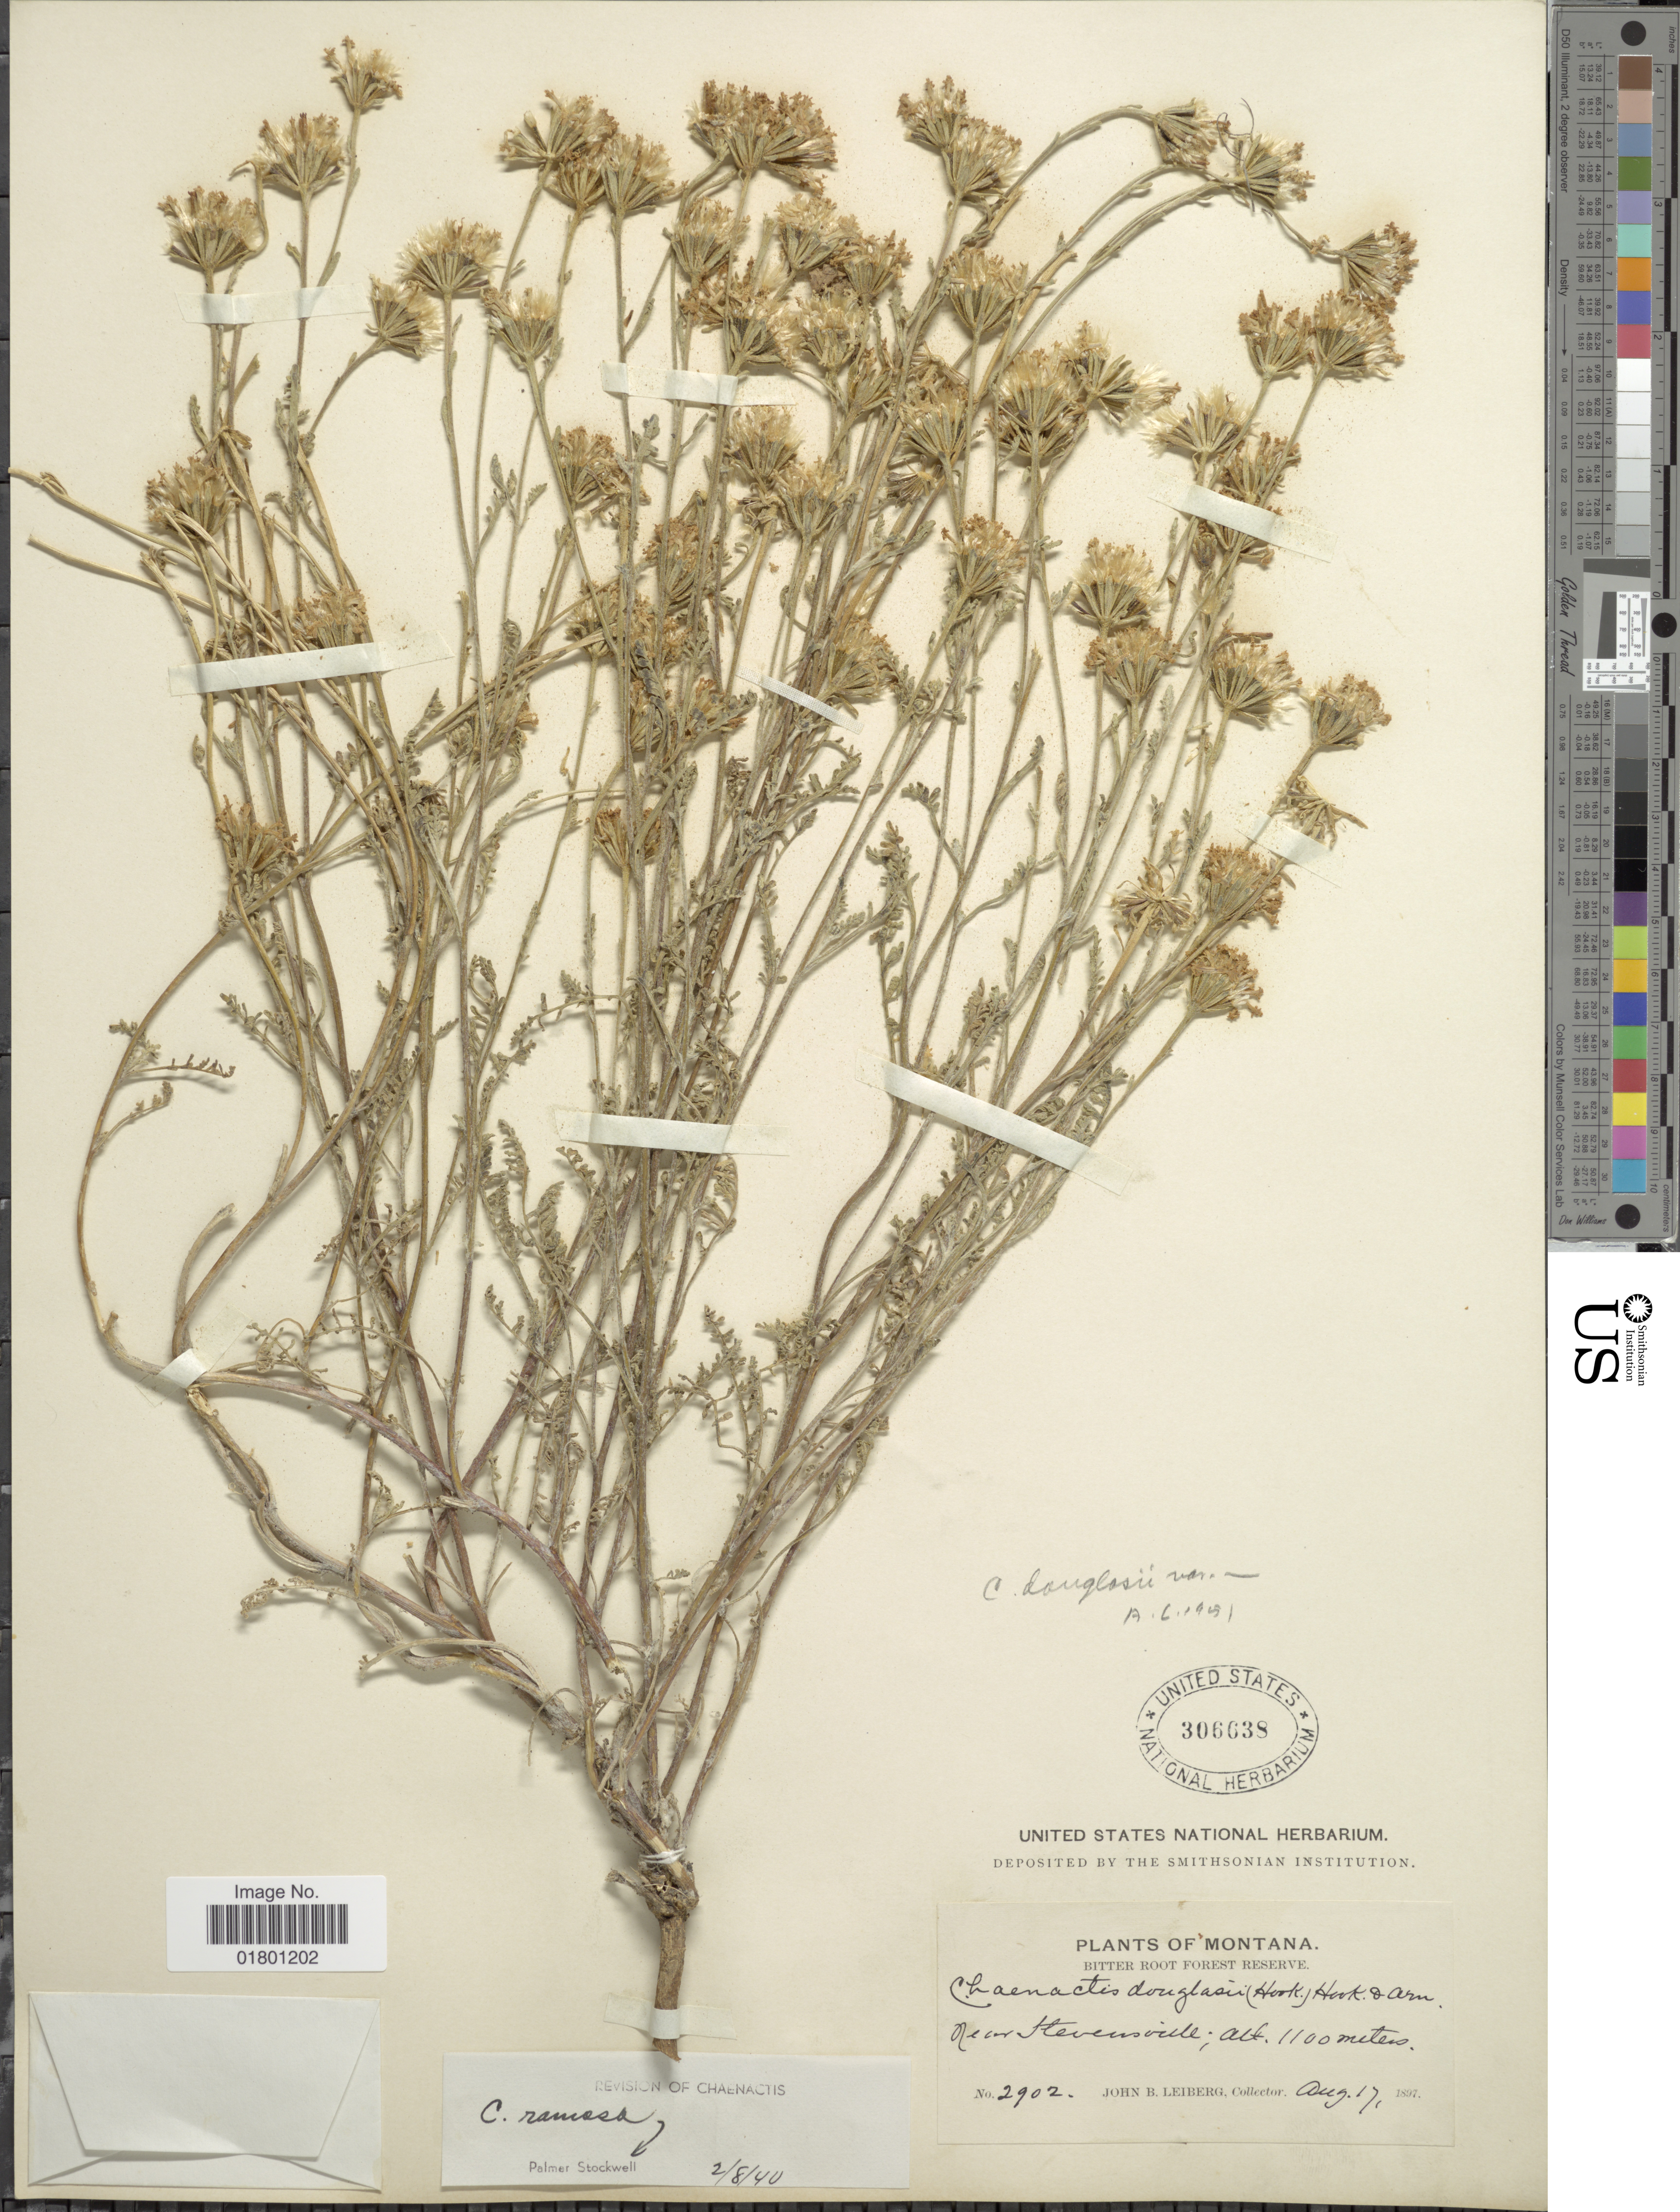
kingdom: Plantae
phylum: Tracheophyta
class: Magnoliopsida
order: Asterales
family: Asteraceae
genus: Chaenactis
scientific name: Chaenactis douglasii var. achilleaefolia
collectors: J. B. Leiberg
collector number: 2902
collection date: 1897-08-17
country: United States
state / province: Montana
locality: Near Stevensville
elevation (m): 1100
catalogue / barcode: US 306638